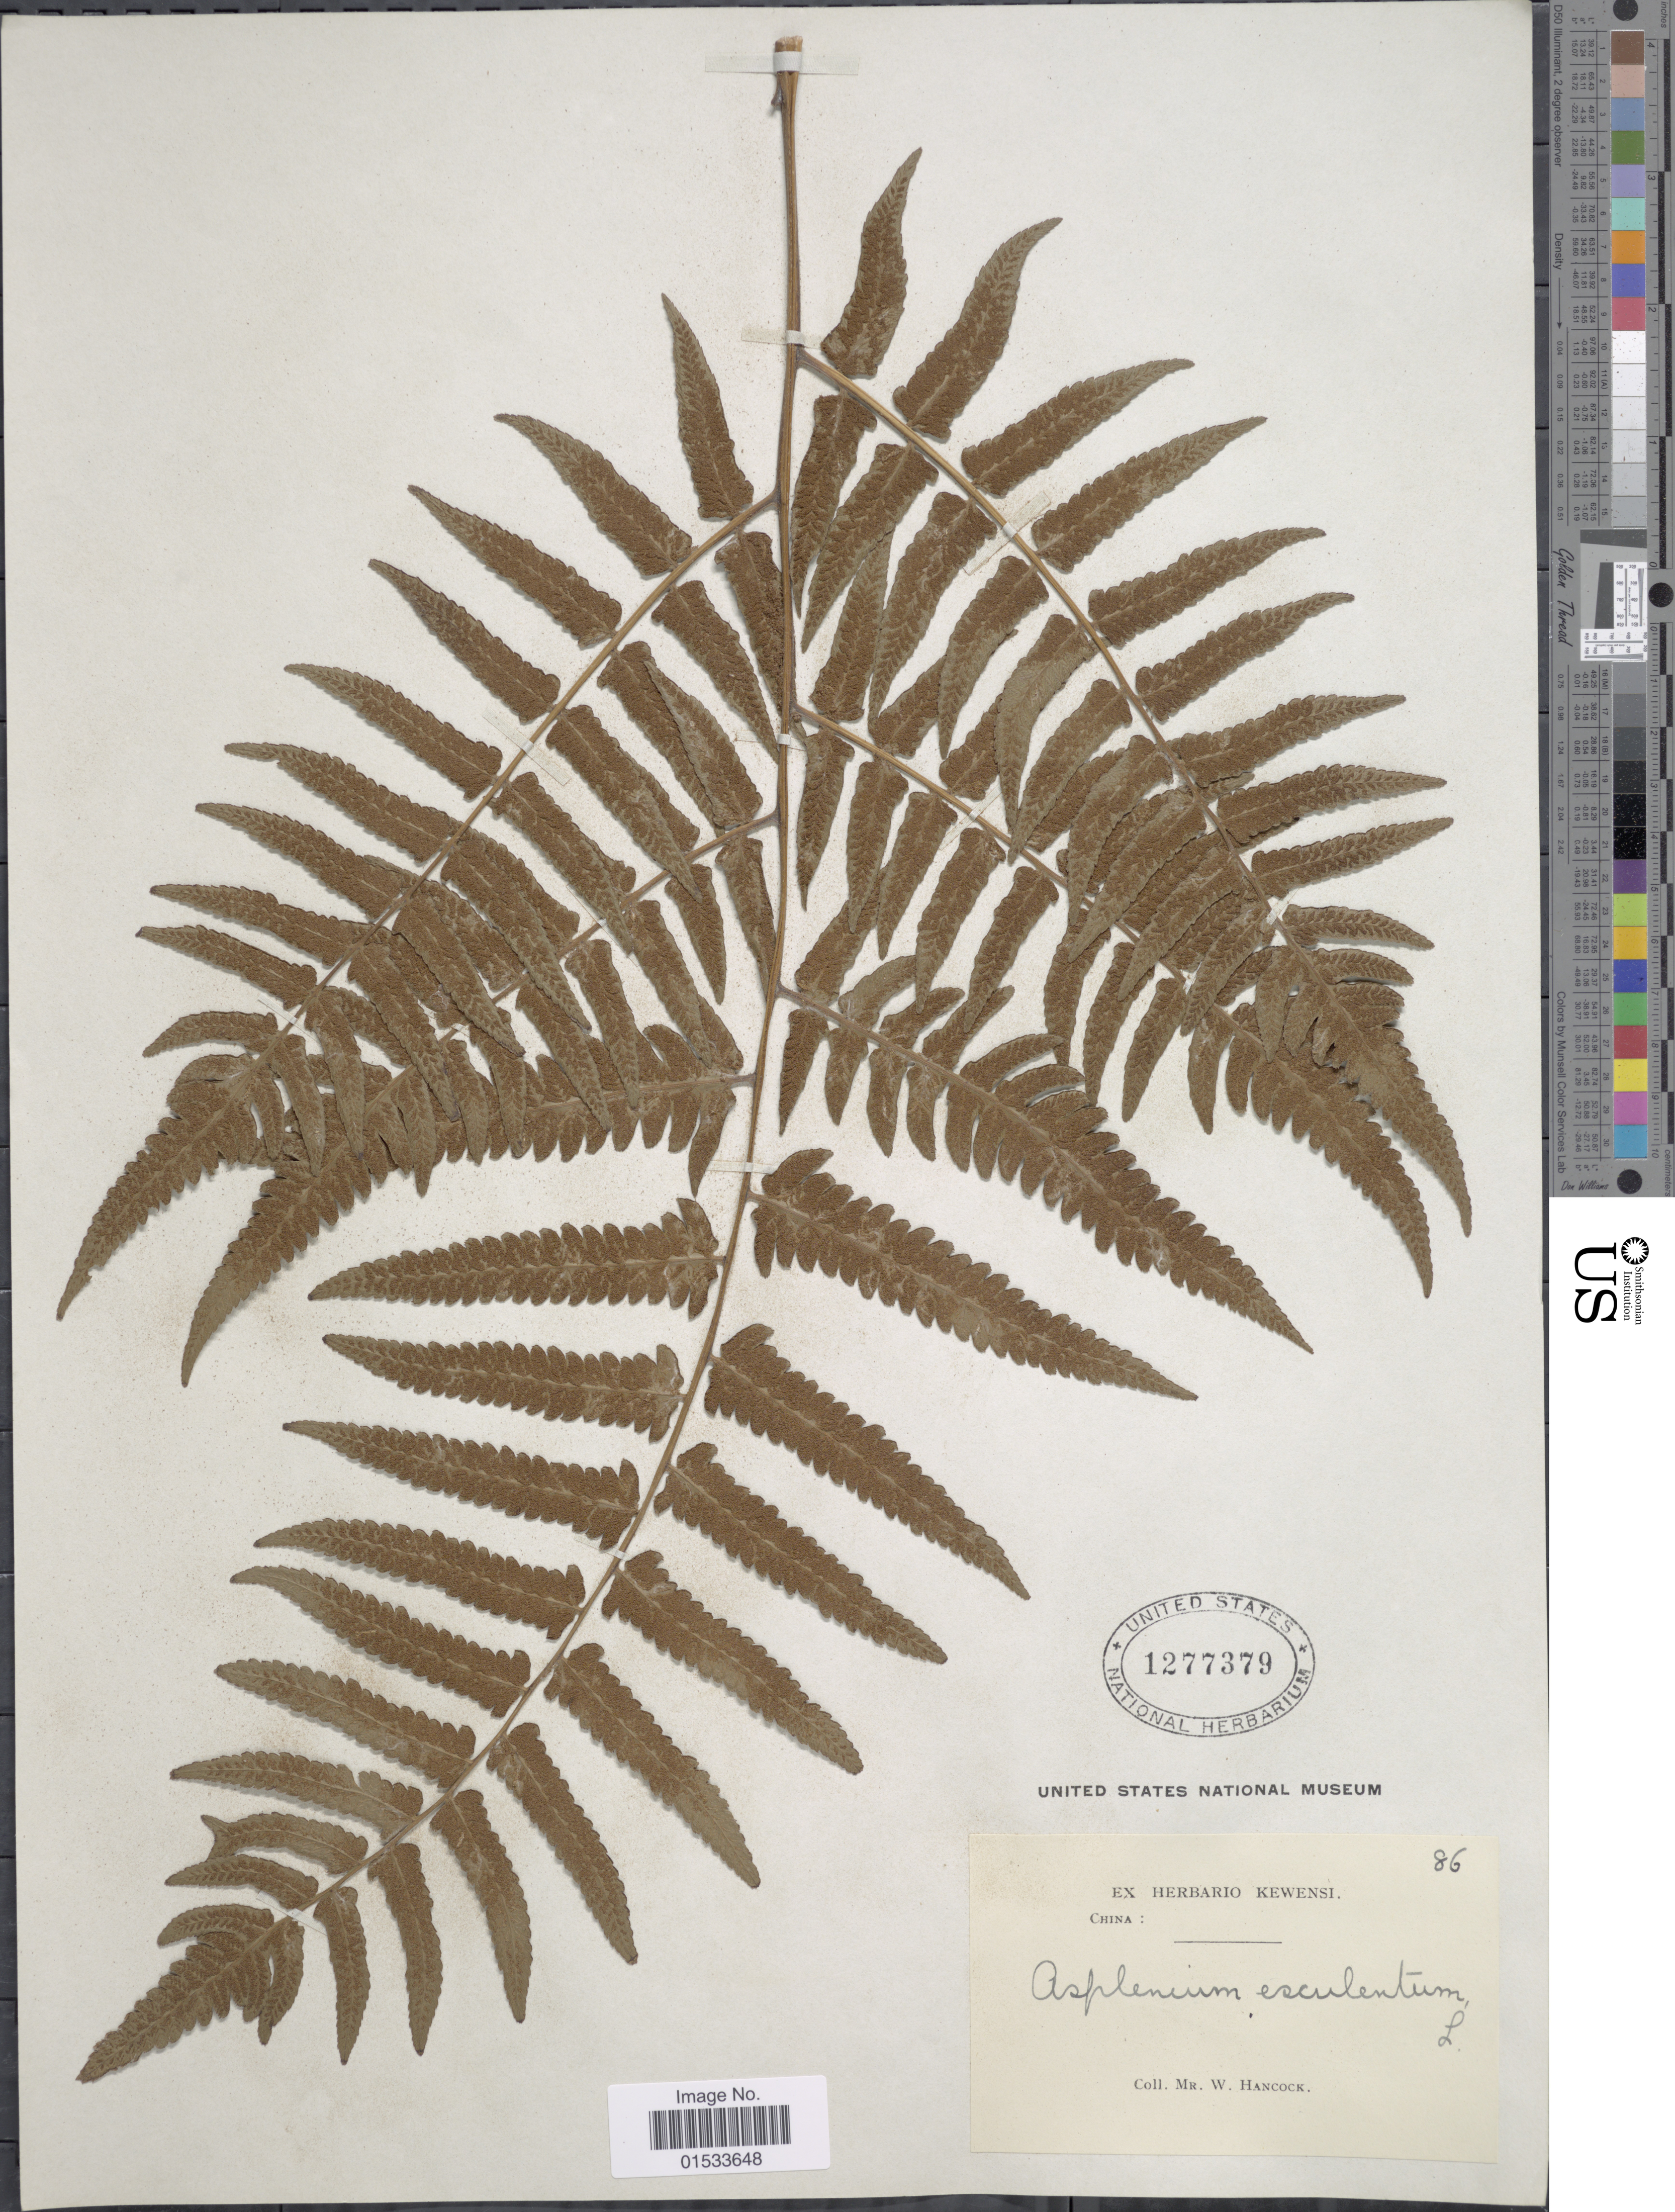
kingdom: Plantae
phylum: Tracheophyta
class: Polypodiopsida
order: Polypodiales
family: Athyriaceae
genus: Diplazium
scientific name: Diplazium esculentum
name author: (Retz.) Sw.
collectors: W. Hancock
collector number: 86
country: China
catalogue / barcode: US 1277379